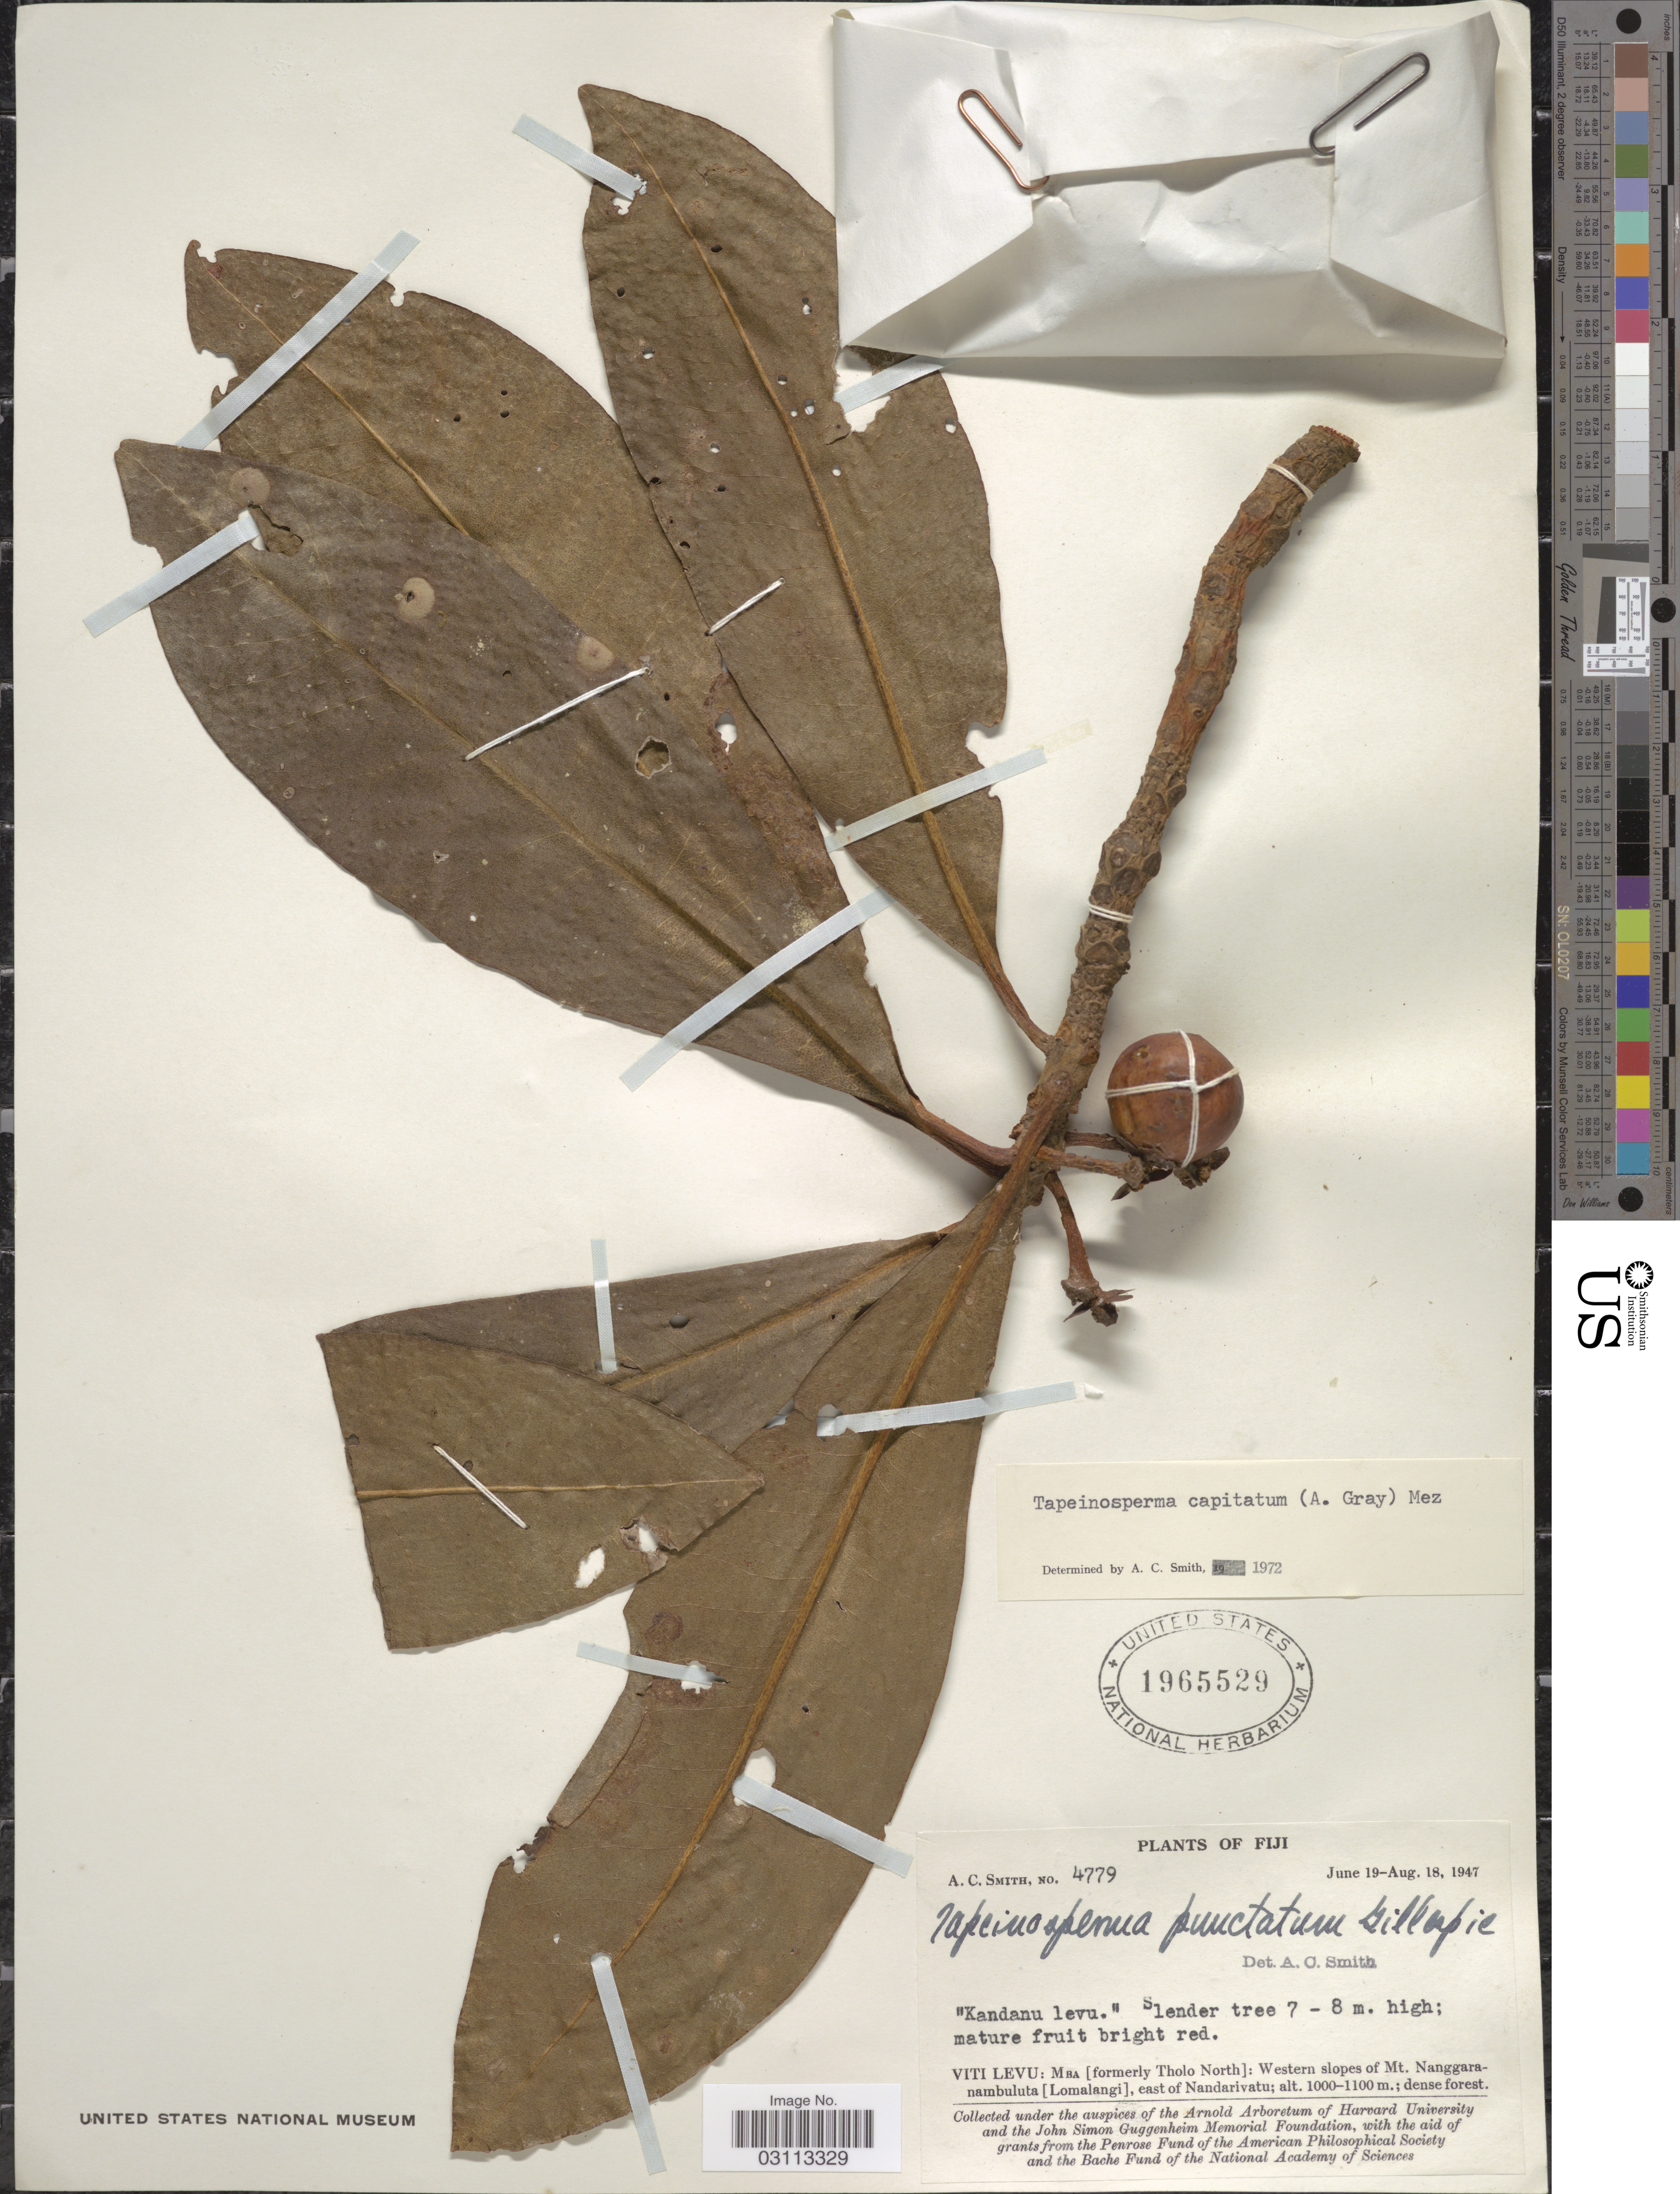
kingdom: Plantae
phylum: Tracheophyta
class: Magnoliopsida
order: Ericales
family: Primulaceae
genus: Tapeinosperma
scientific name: Tapeinosperma capitatum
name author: (A. Gray) Mez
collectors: A. C. Smith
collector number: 4779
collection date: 1947-06-19/1947-08-18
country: Fiji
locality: Viti Levu: Mba [formerly Tholo North]: Western slopes of Mt. Nanggaranambuluta [Lomalangi], east of Nandarivatu.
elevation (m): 1000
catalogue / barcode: US 1965529